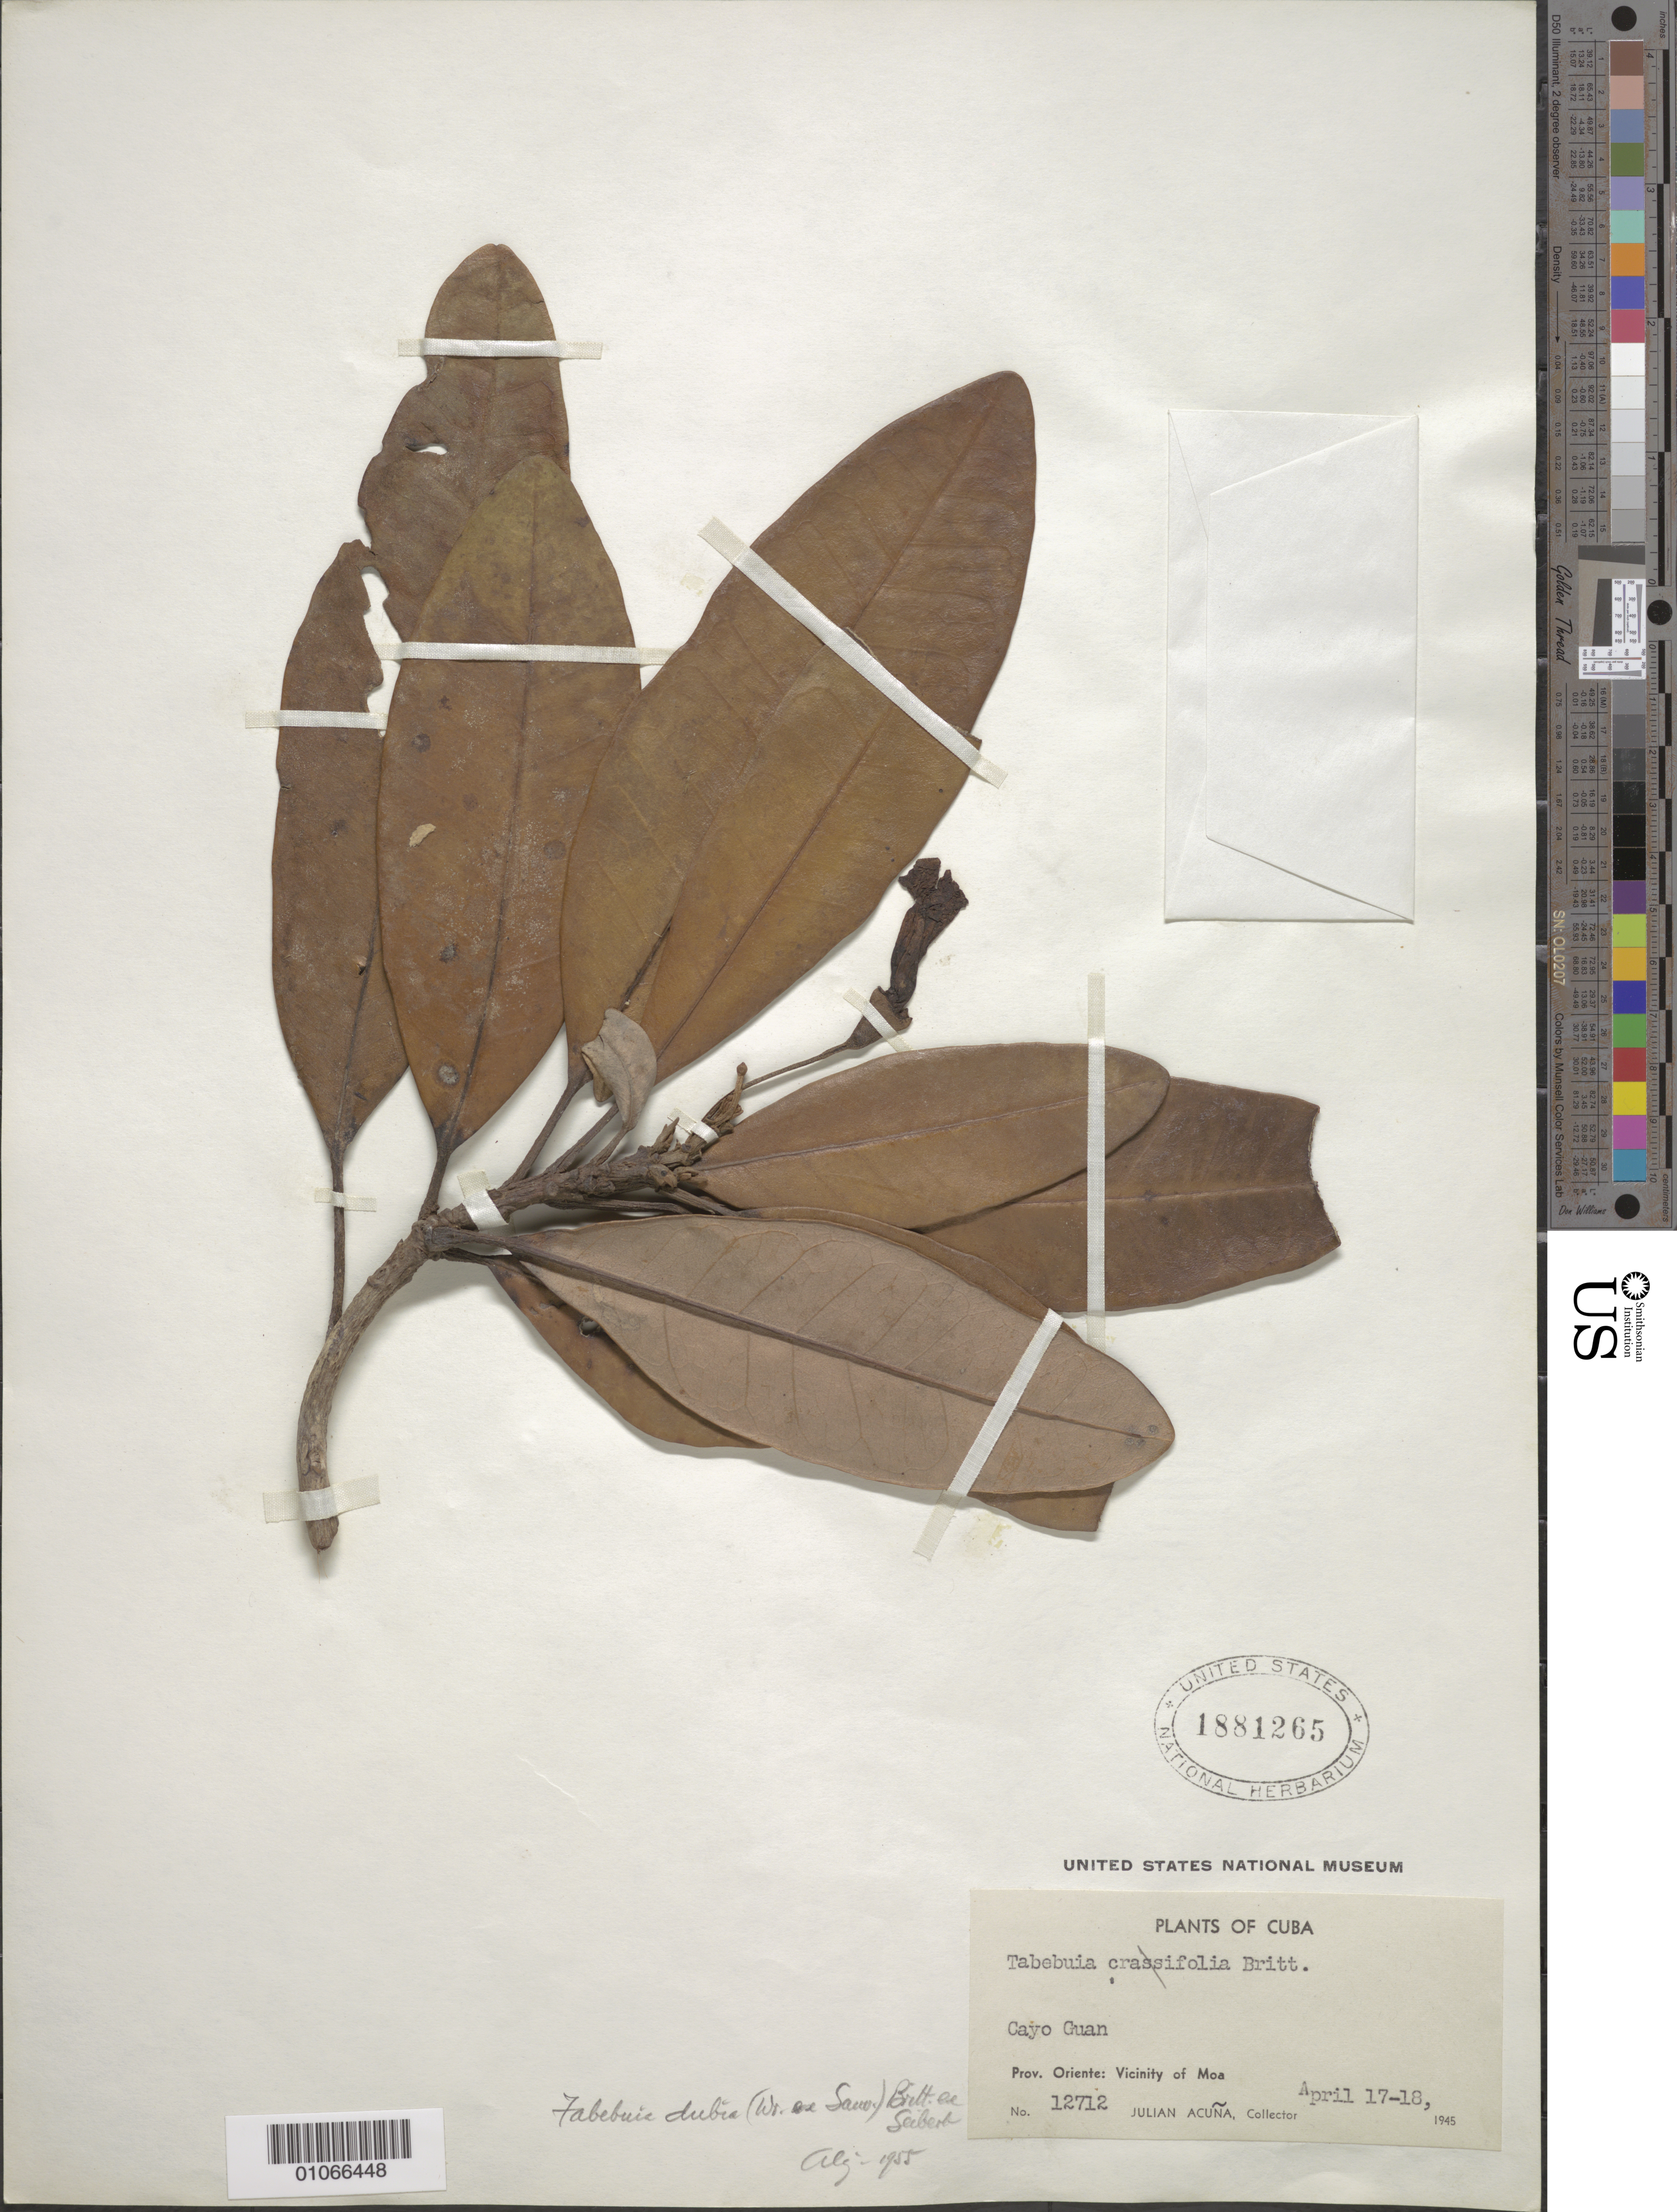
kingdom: Plantae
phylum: Tracheophyta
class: Magnoliopsida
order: Lamiales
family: Bignoniaceae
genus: Tabebuia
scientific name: Tabebuia dubia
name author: (C. Wright) Britton ex Seibert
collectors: J. Acuña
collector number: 12712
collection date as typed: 17 Apr 1945 to 18 Apr 1945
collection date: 1945-04-17/1945-04-18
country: Cuba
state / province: Holguín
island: Cuba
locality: Vicinity of Moa [Oriente] Cayo Guan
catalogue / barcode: US 1881265